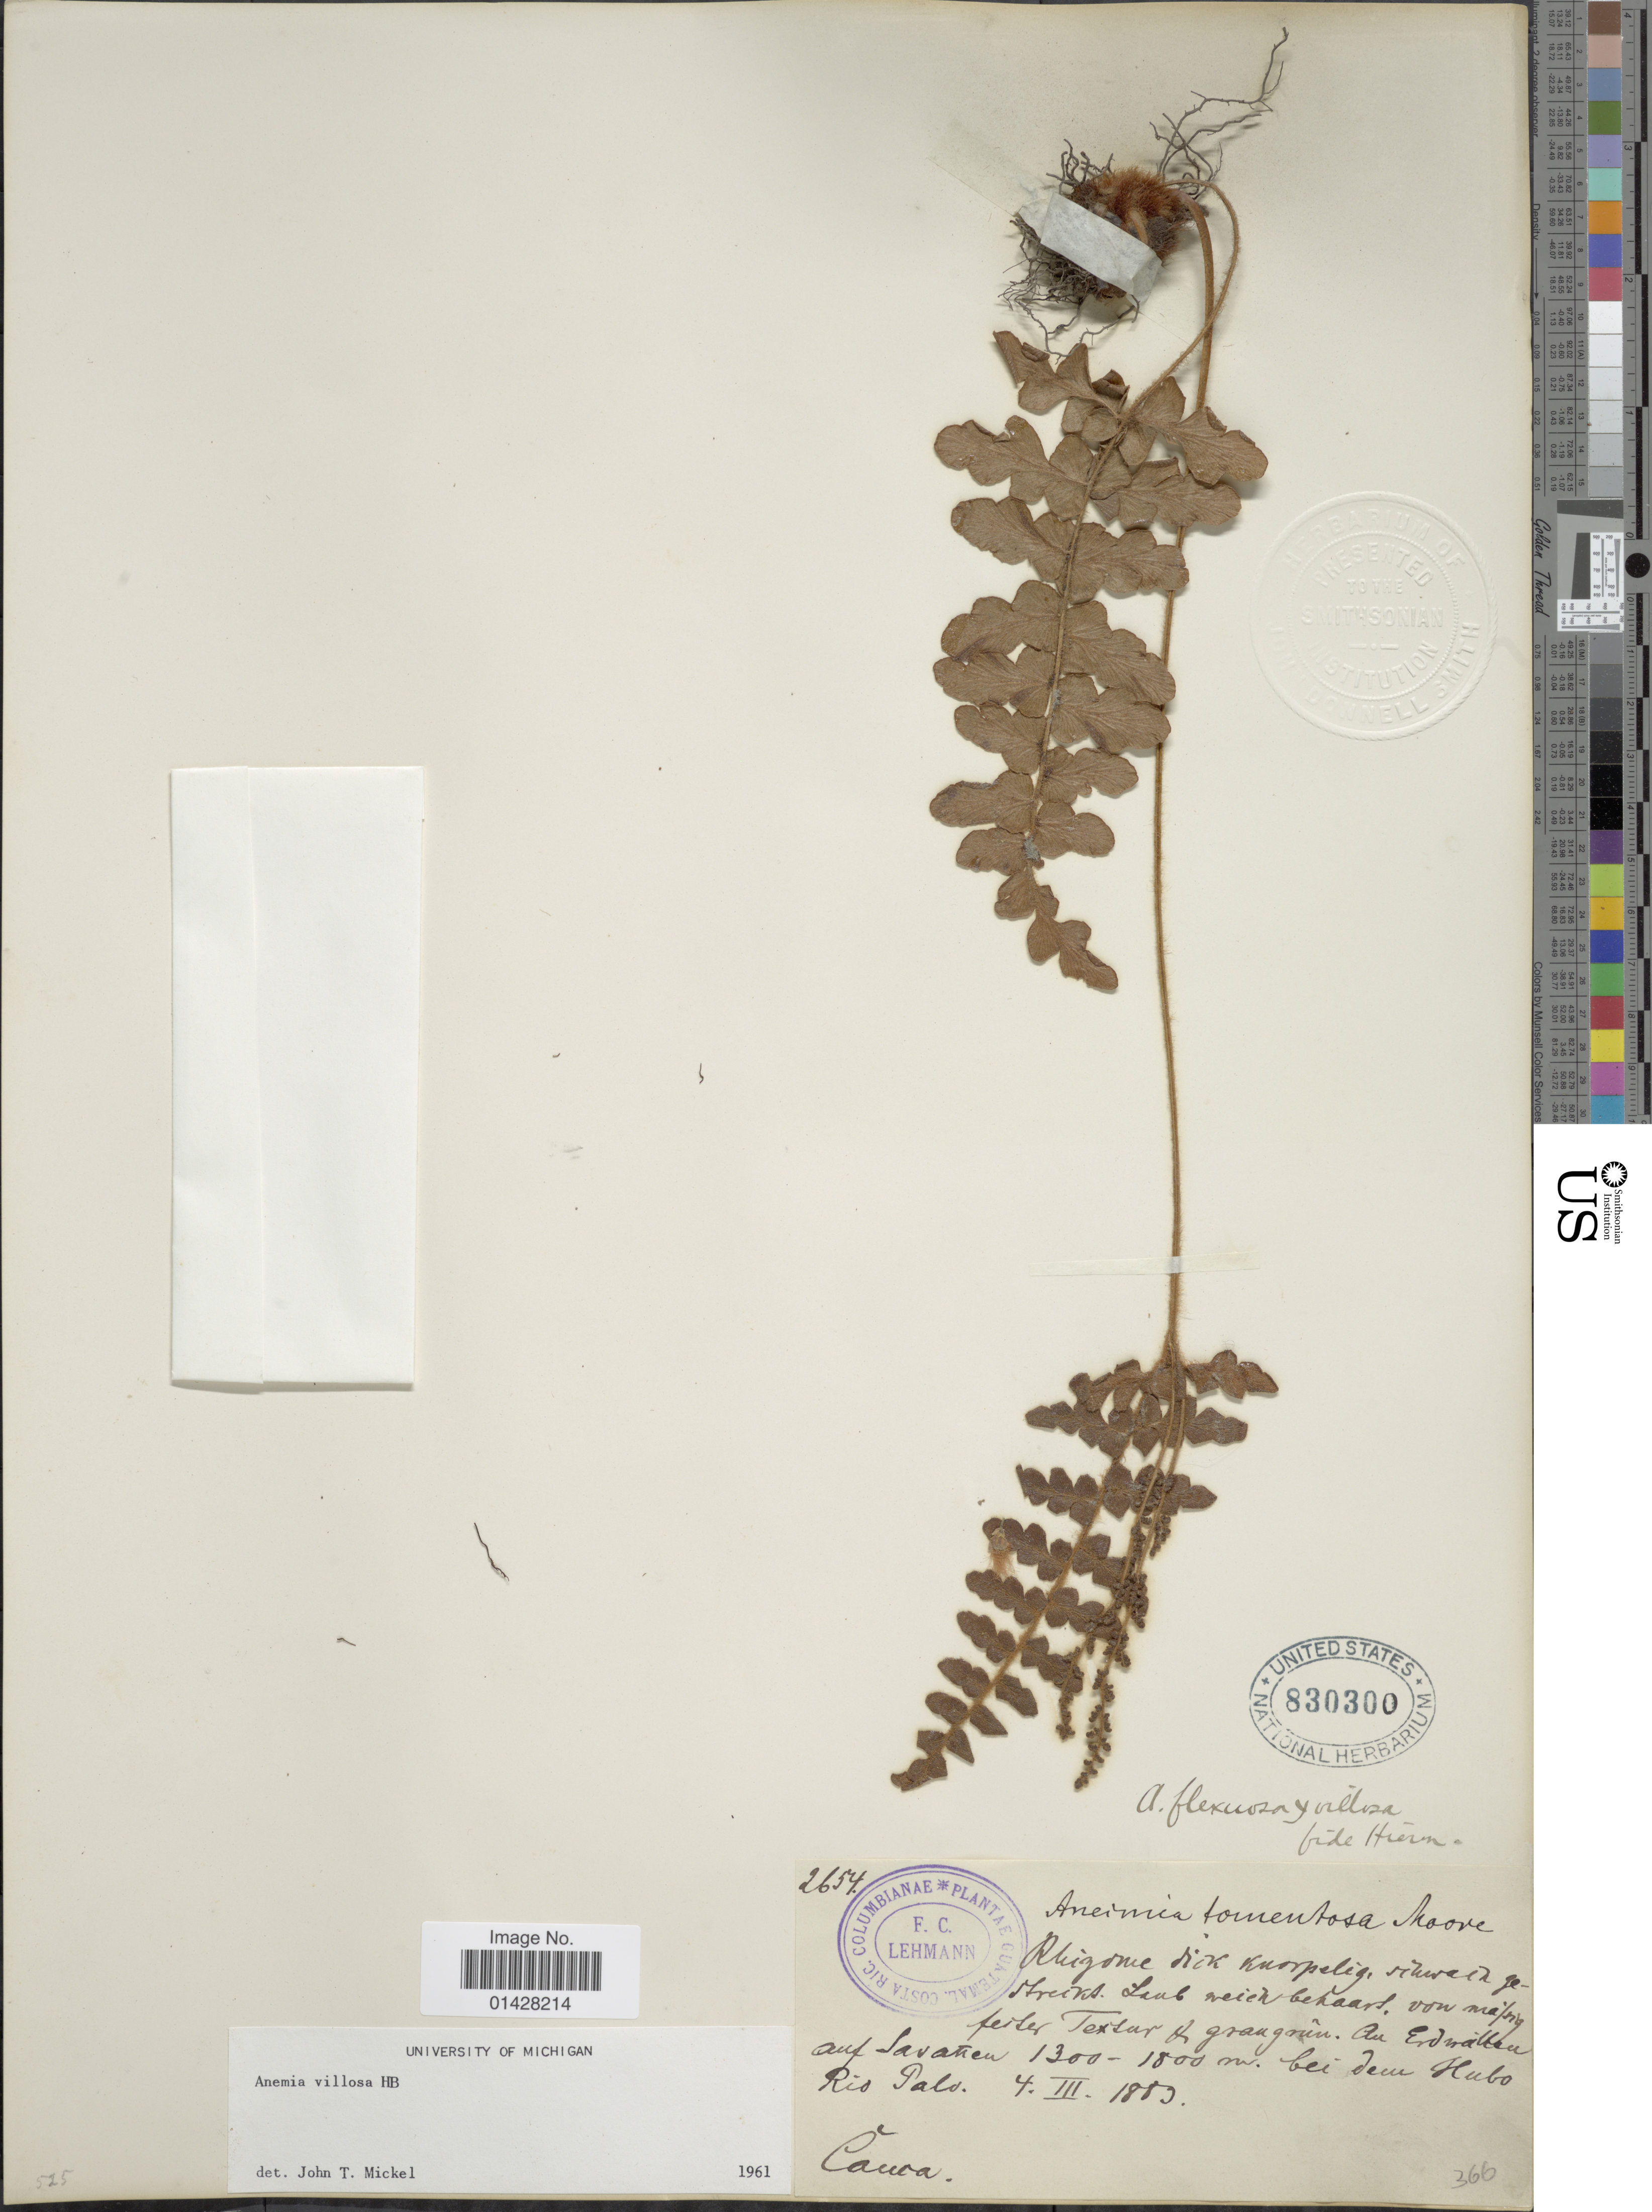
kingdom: Plantae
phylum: Tracheophyta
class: Polypodiopsida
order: Schizaeales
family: Anemiaceae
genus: Anemia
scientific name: Anemia villosa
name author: Humb. & Bonpl. ex Willd.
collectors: F. C. Lehmann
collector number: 2654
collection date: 1883-03-04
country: Colombia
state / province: Cauca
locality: bei dem Hubo Río Palo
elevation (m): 1300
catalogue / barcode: US 830300